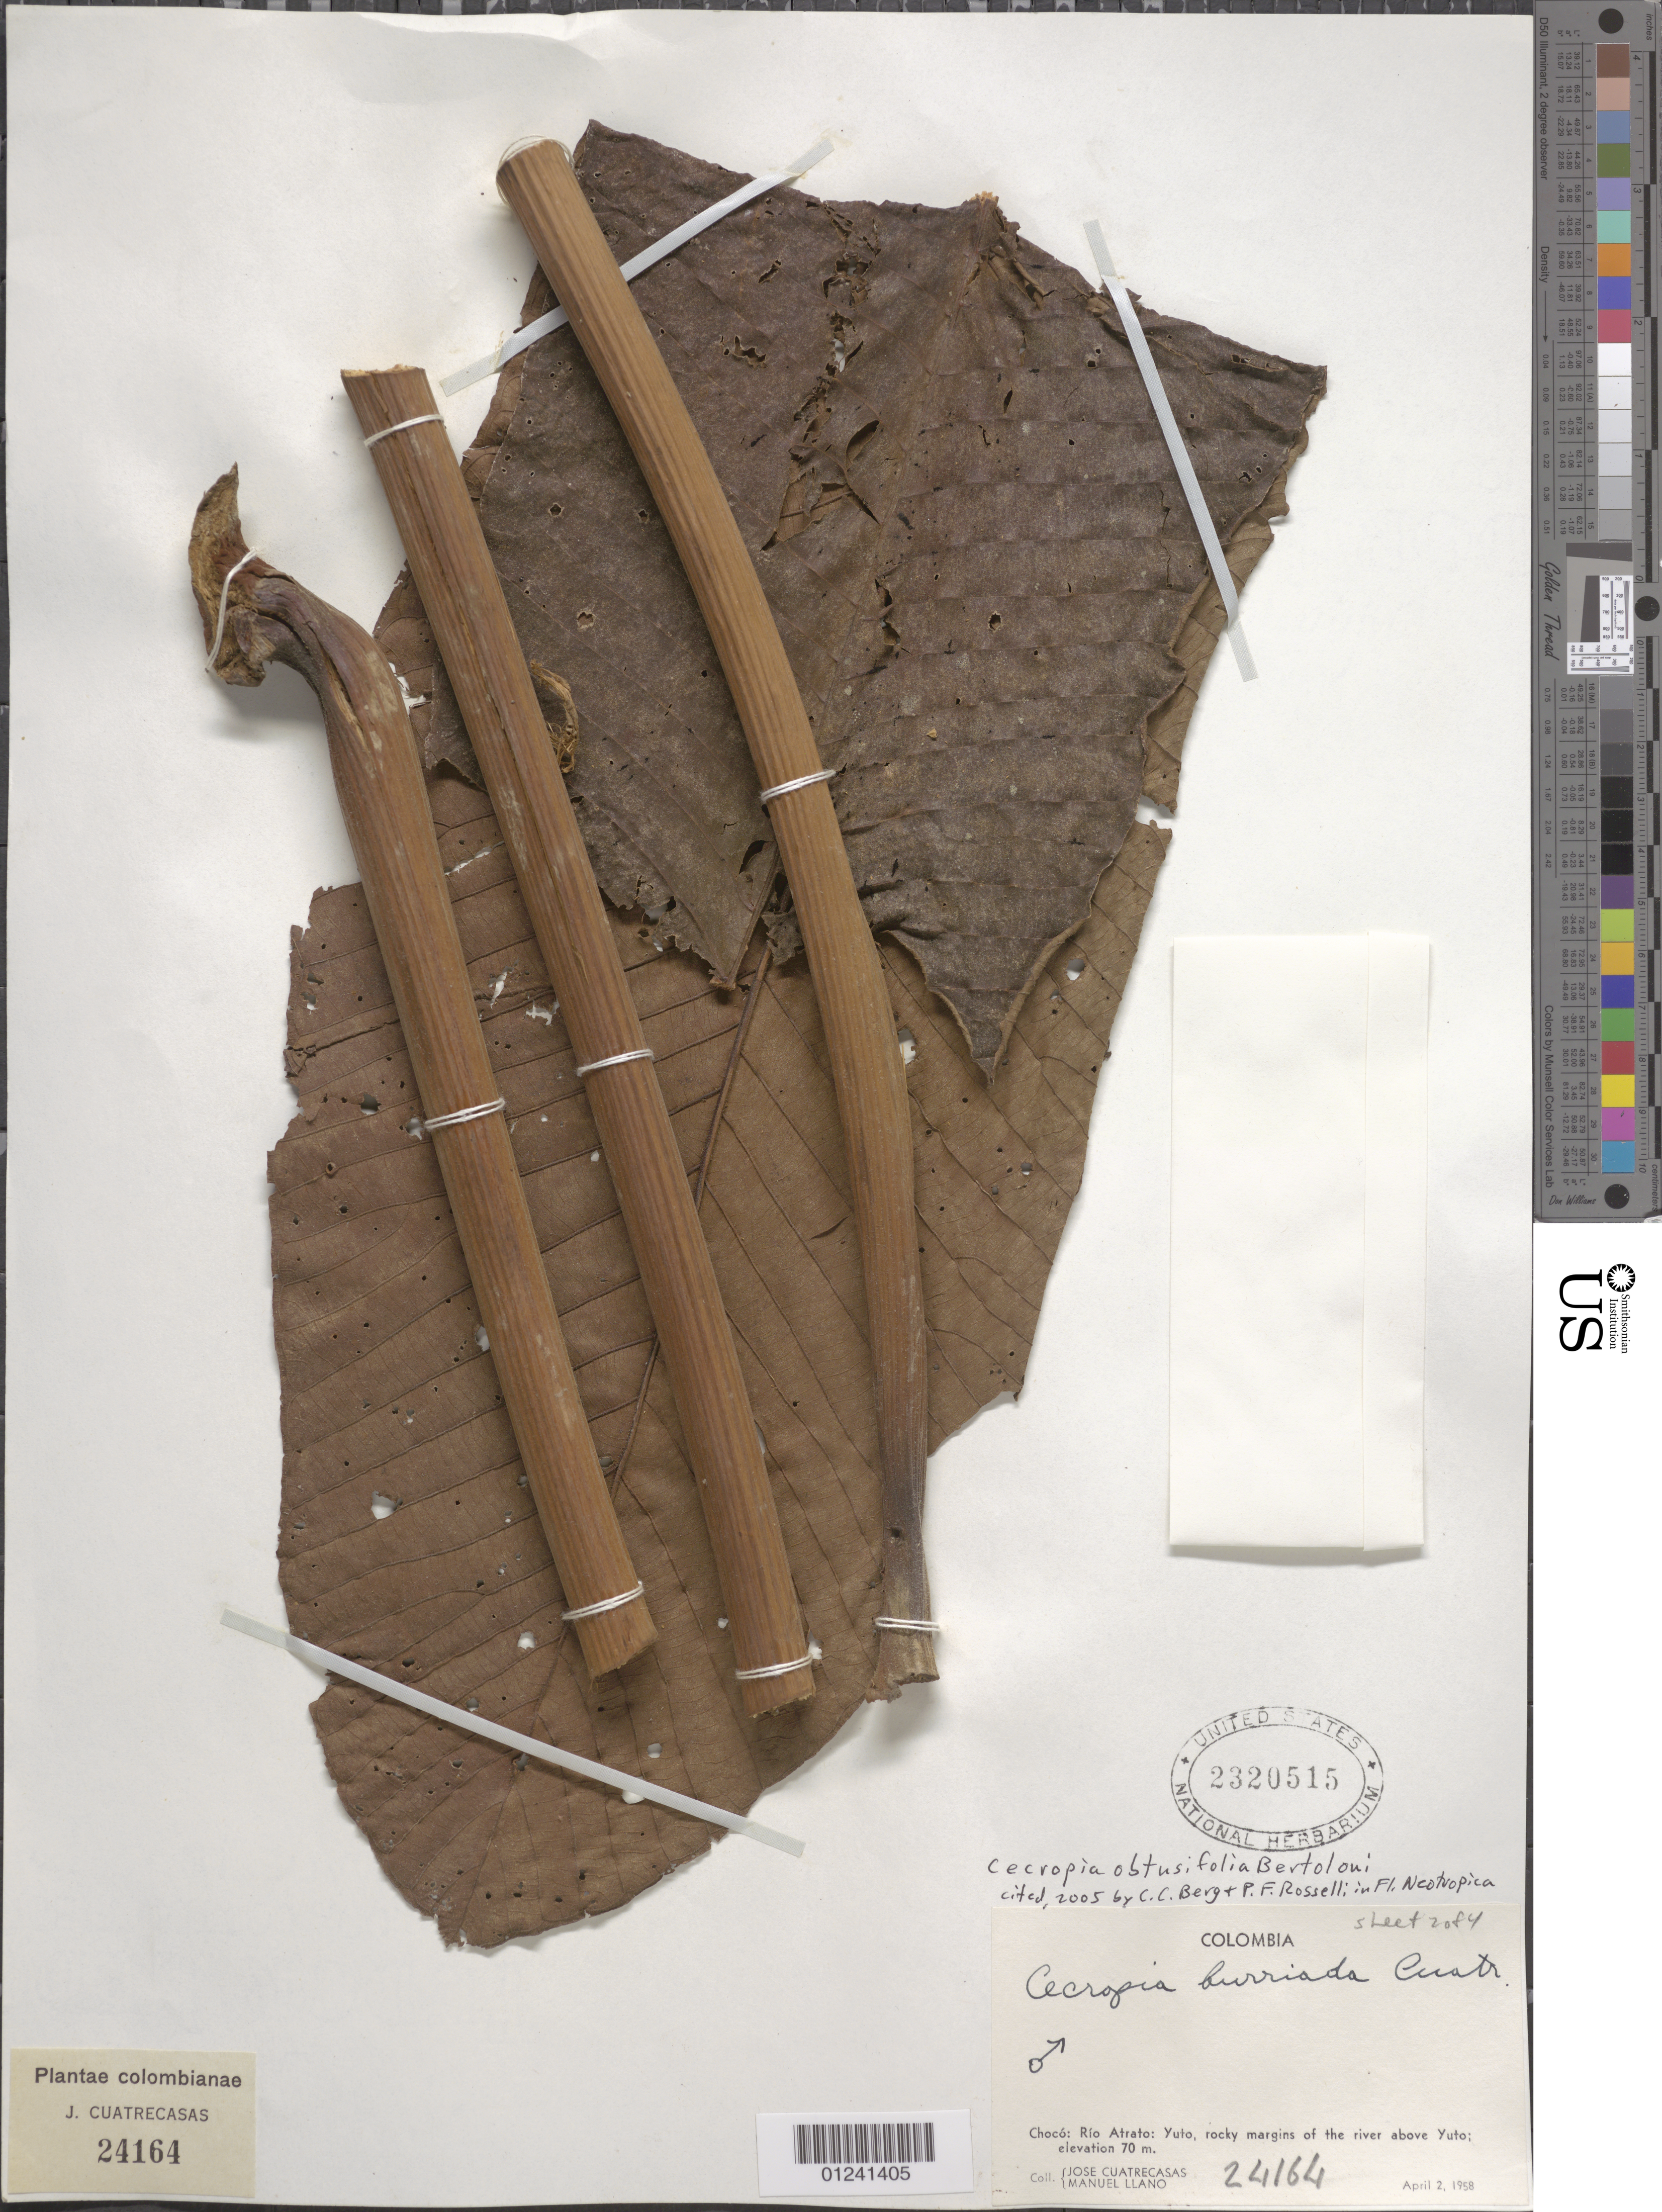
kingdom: Plantae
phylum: Tracheophyta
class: Magnoliopsida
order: Rosales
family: Urticaceae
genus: Cecropia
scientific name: Cecropia telenitida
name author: Cuatrec.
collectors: J. Cuatrecasas & M. Llano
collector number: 24164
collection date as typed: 02 Apr 1958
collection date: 1958-04-02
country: Colombia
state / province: Chocó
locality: Rio Atrato, Yuto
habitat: rocky margins of the river above Yuto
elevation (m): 70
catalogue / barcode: US 2320515